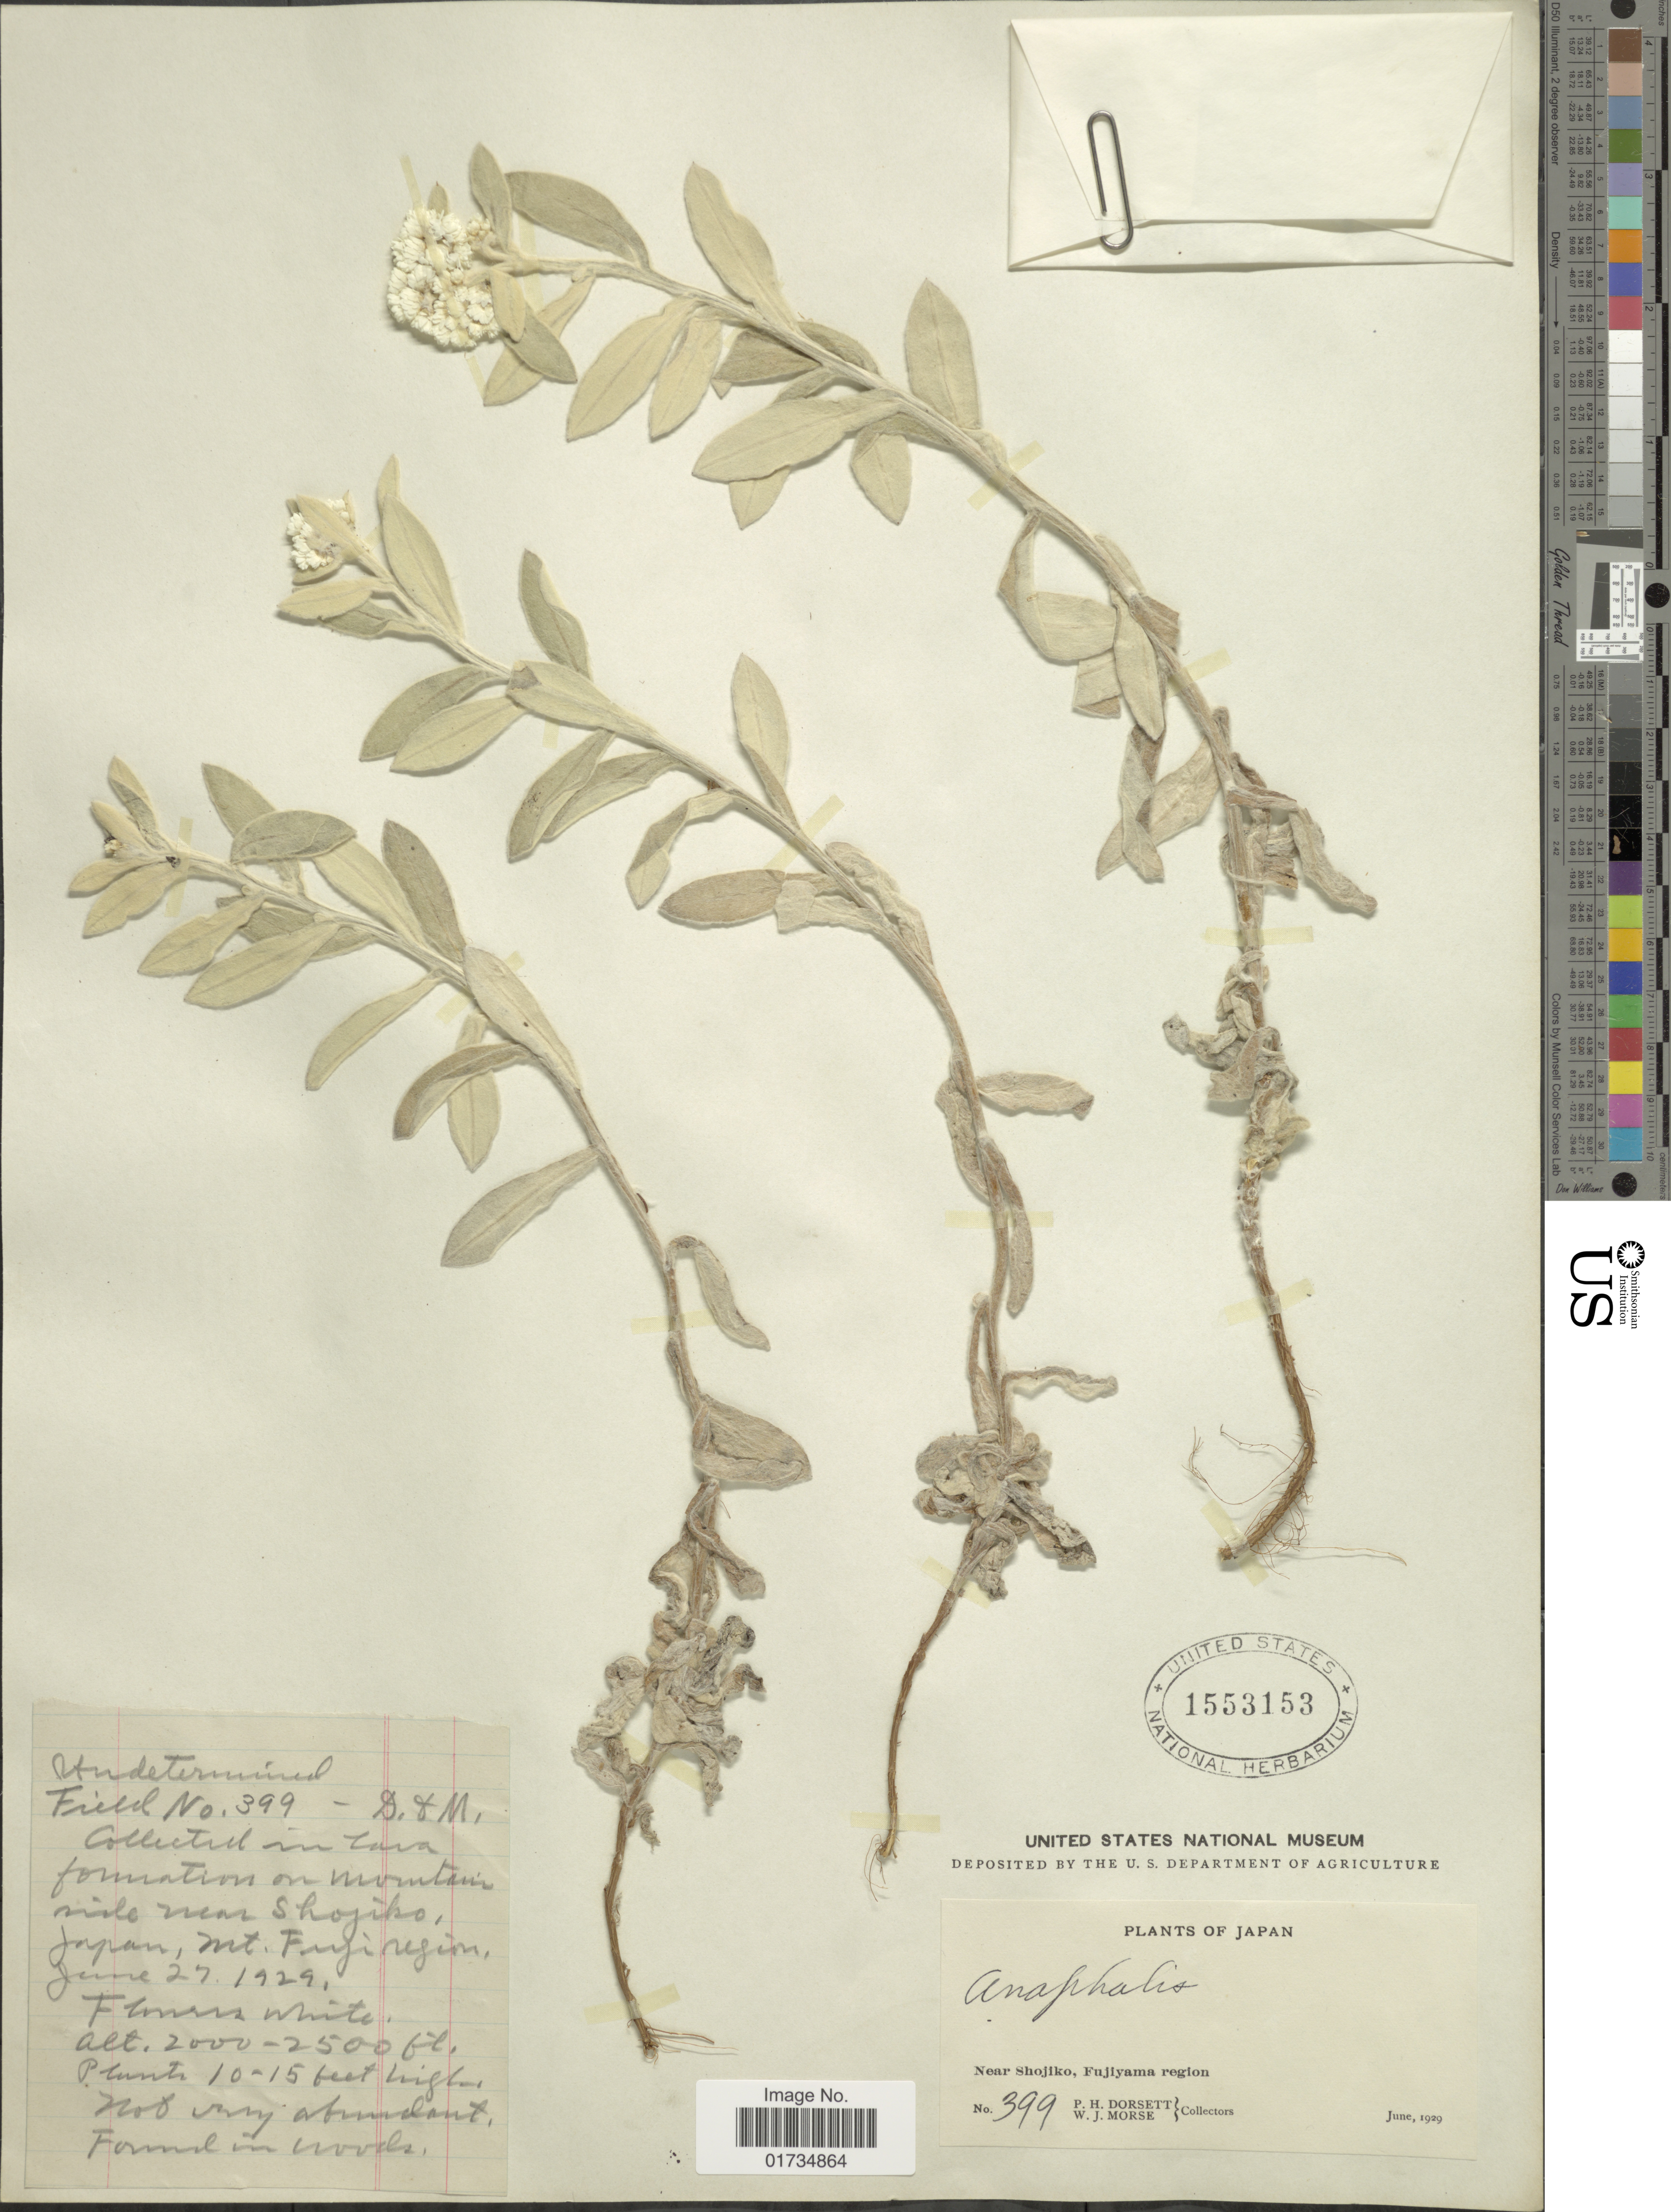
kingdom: Plantae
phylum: Tracheophyta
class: Magnoliopsida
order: Asterales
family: Asteraceae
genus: Anaphalis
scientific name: Anaphalis sinica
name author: Hance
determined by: Chen, Y. S.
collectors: P. H. Dorsett & W. J. Morse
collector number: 399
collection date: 1929-06-27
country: Japan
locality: Japan, In lava formation on mountain mile near Shojiko, Mt. Fujiyama region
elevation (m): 610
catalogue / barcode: US 1553153